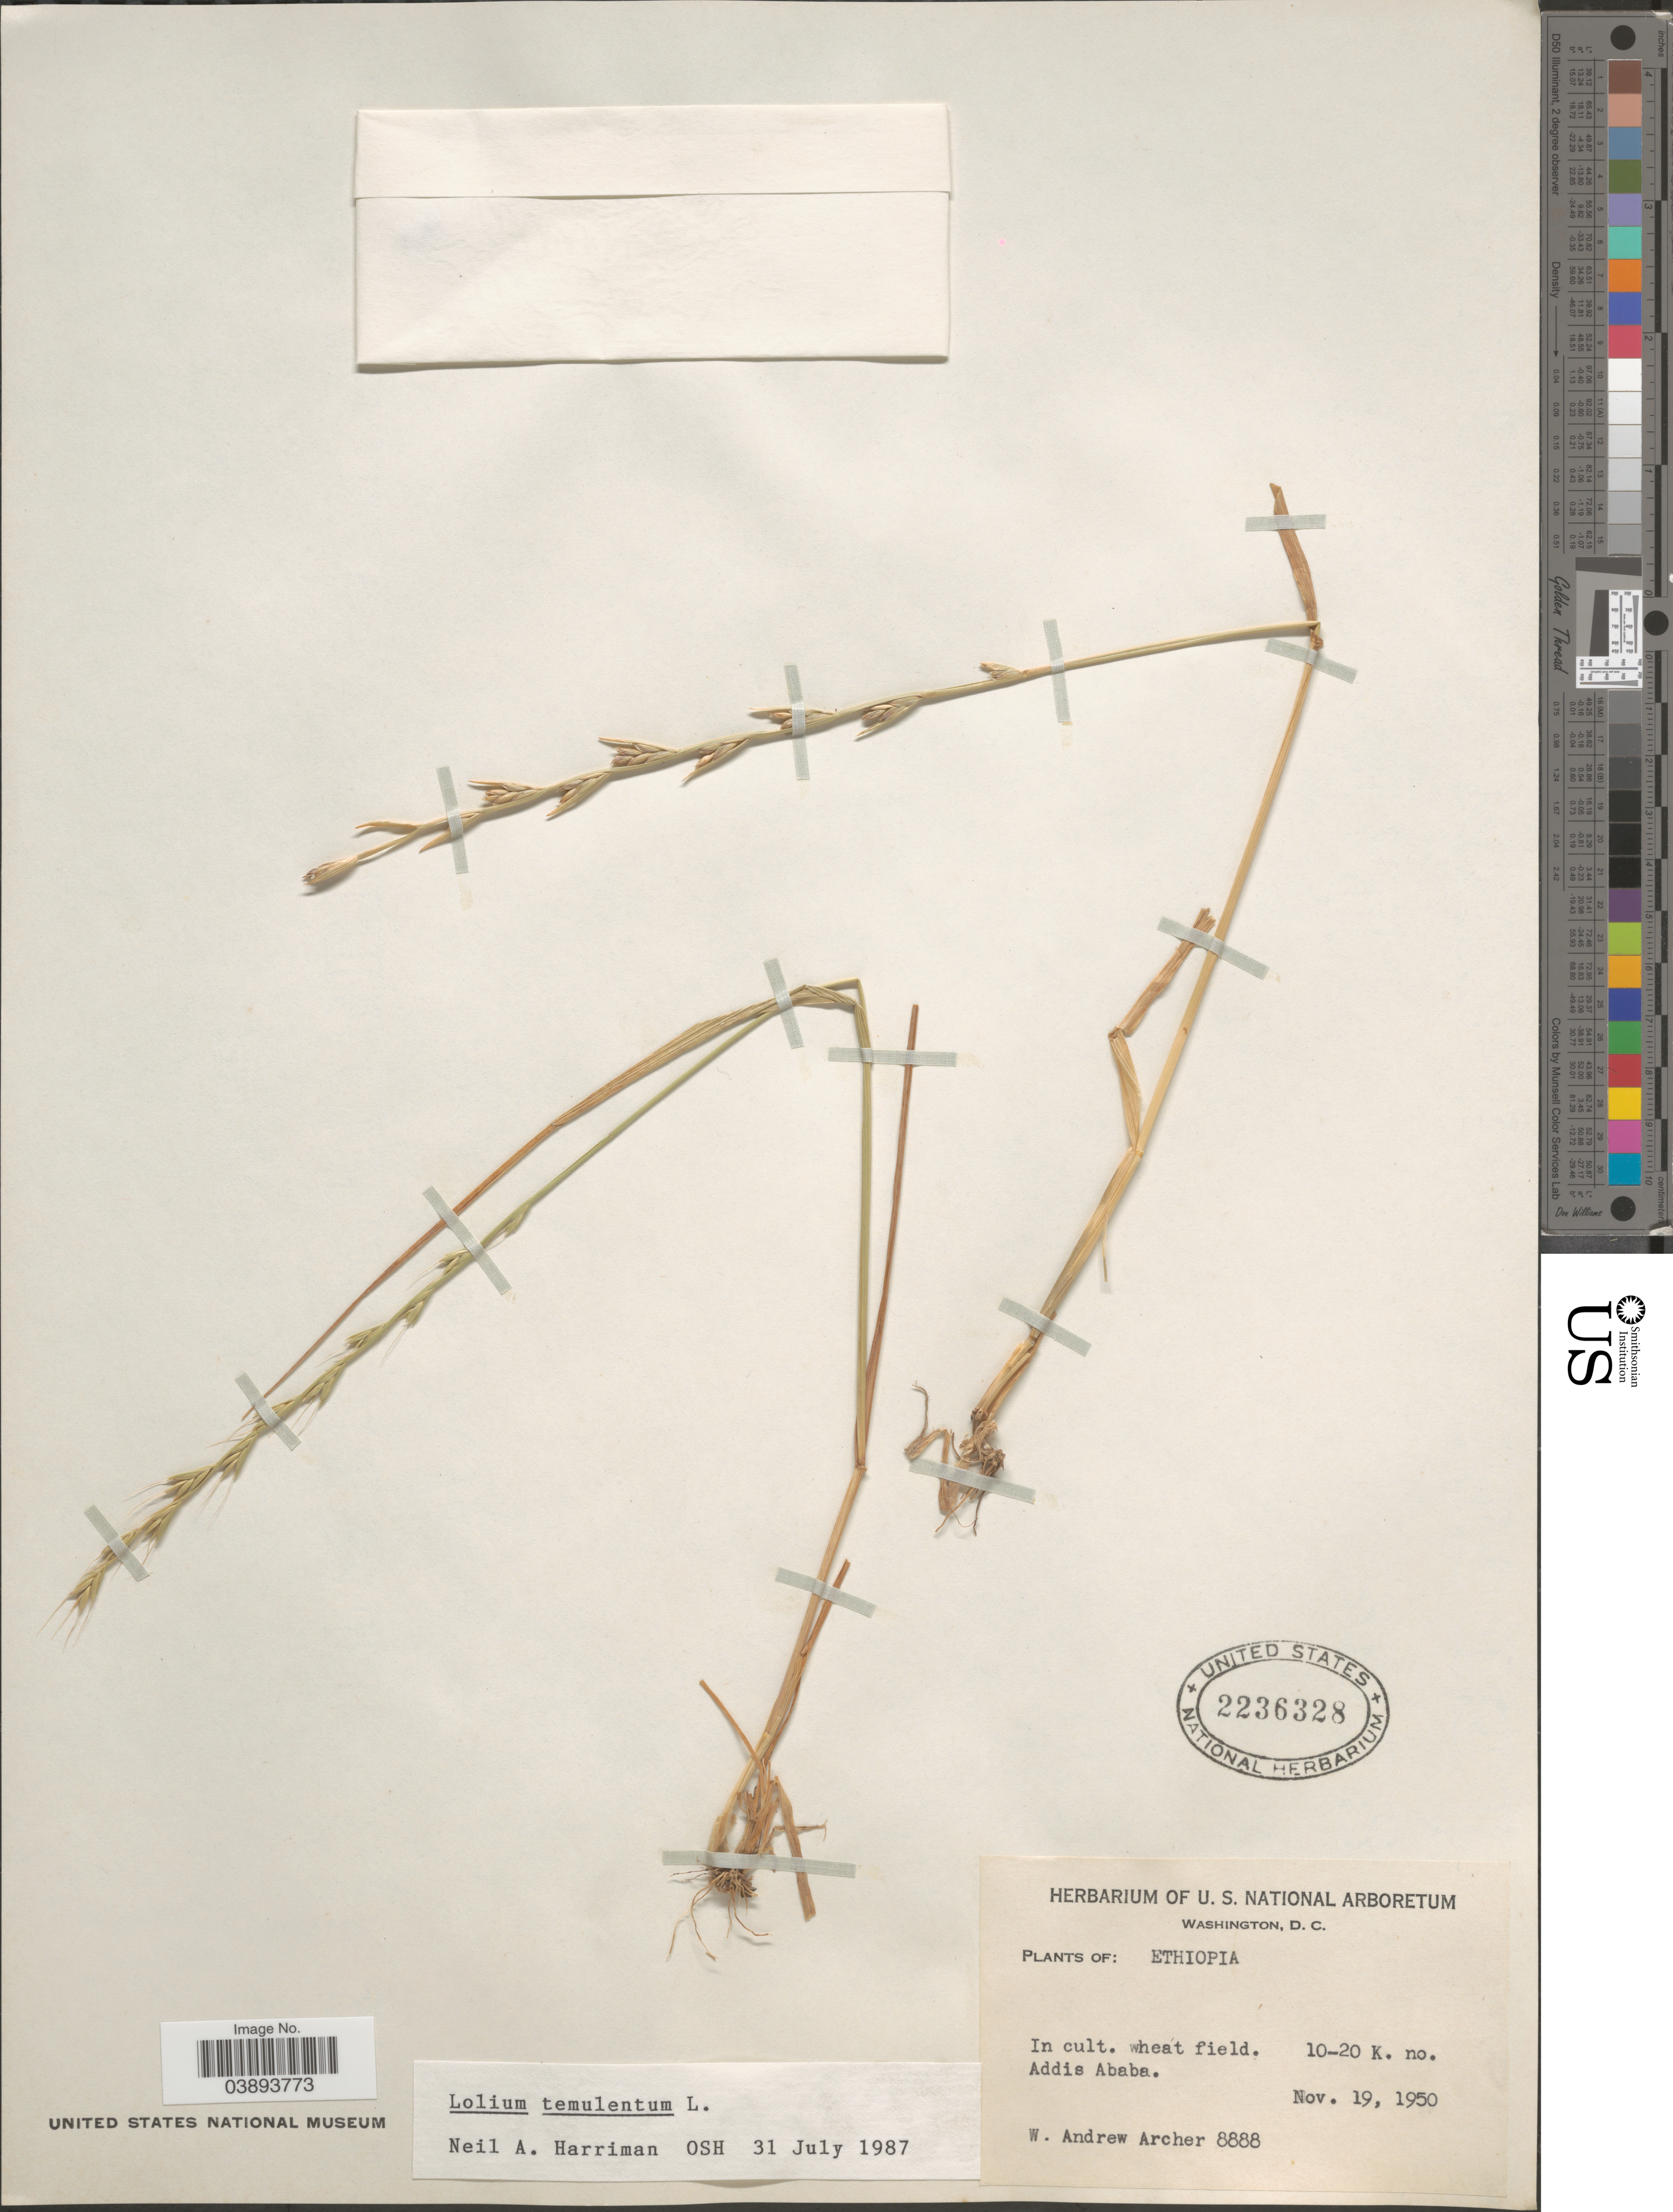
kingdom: Plantae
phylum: Tracheophyta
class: Liliopsida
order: Poales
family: Poaceae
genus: Lolium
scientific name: Lolium temulentum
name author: L.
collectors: W. A. Archer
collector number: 8888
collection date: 1950-11-19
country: Ethiopia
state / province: Addis Ababa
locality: In cult. wheat field. 10-20 K. no. Addis Ababa.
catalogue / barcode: US 2236328